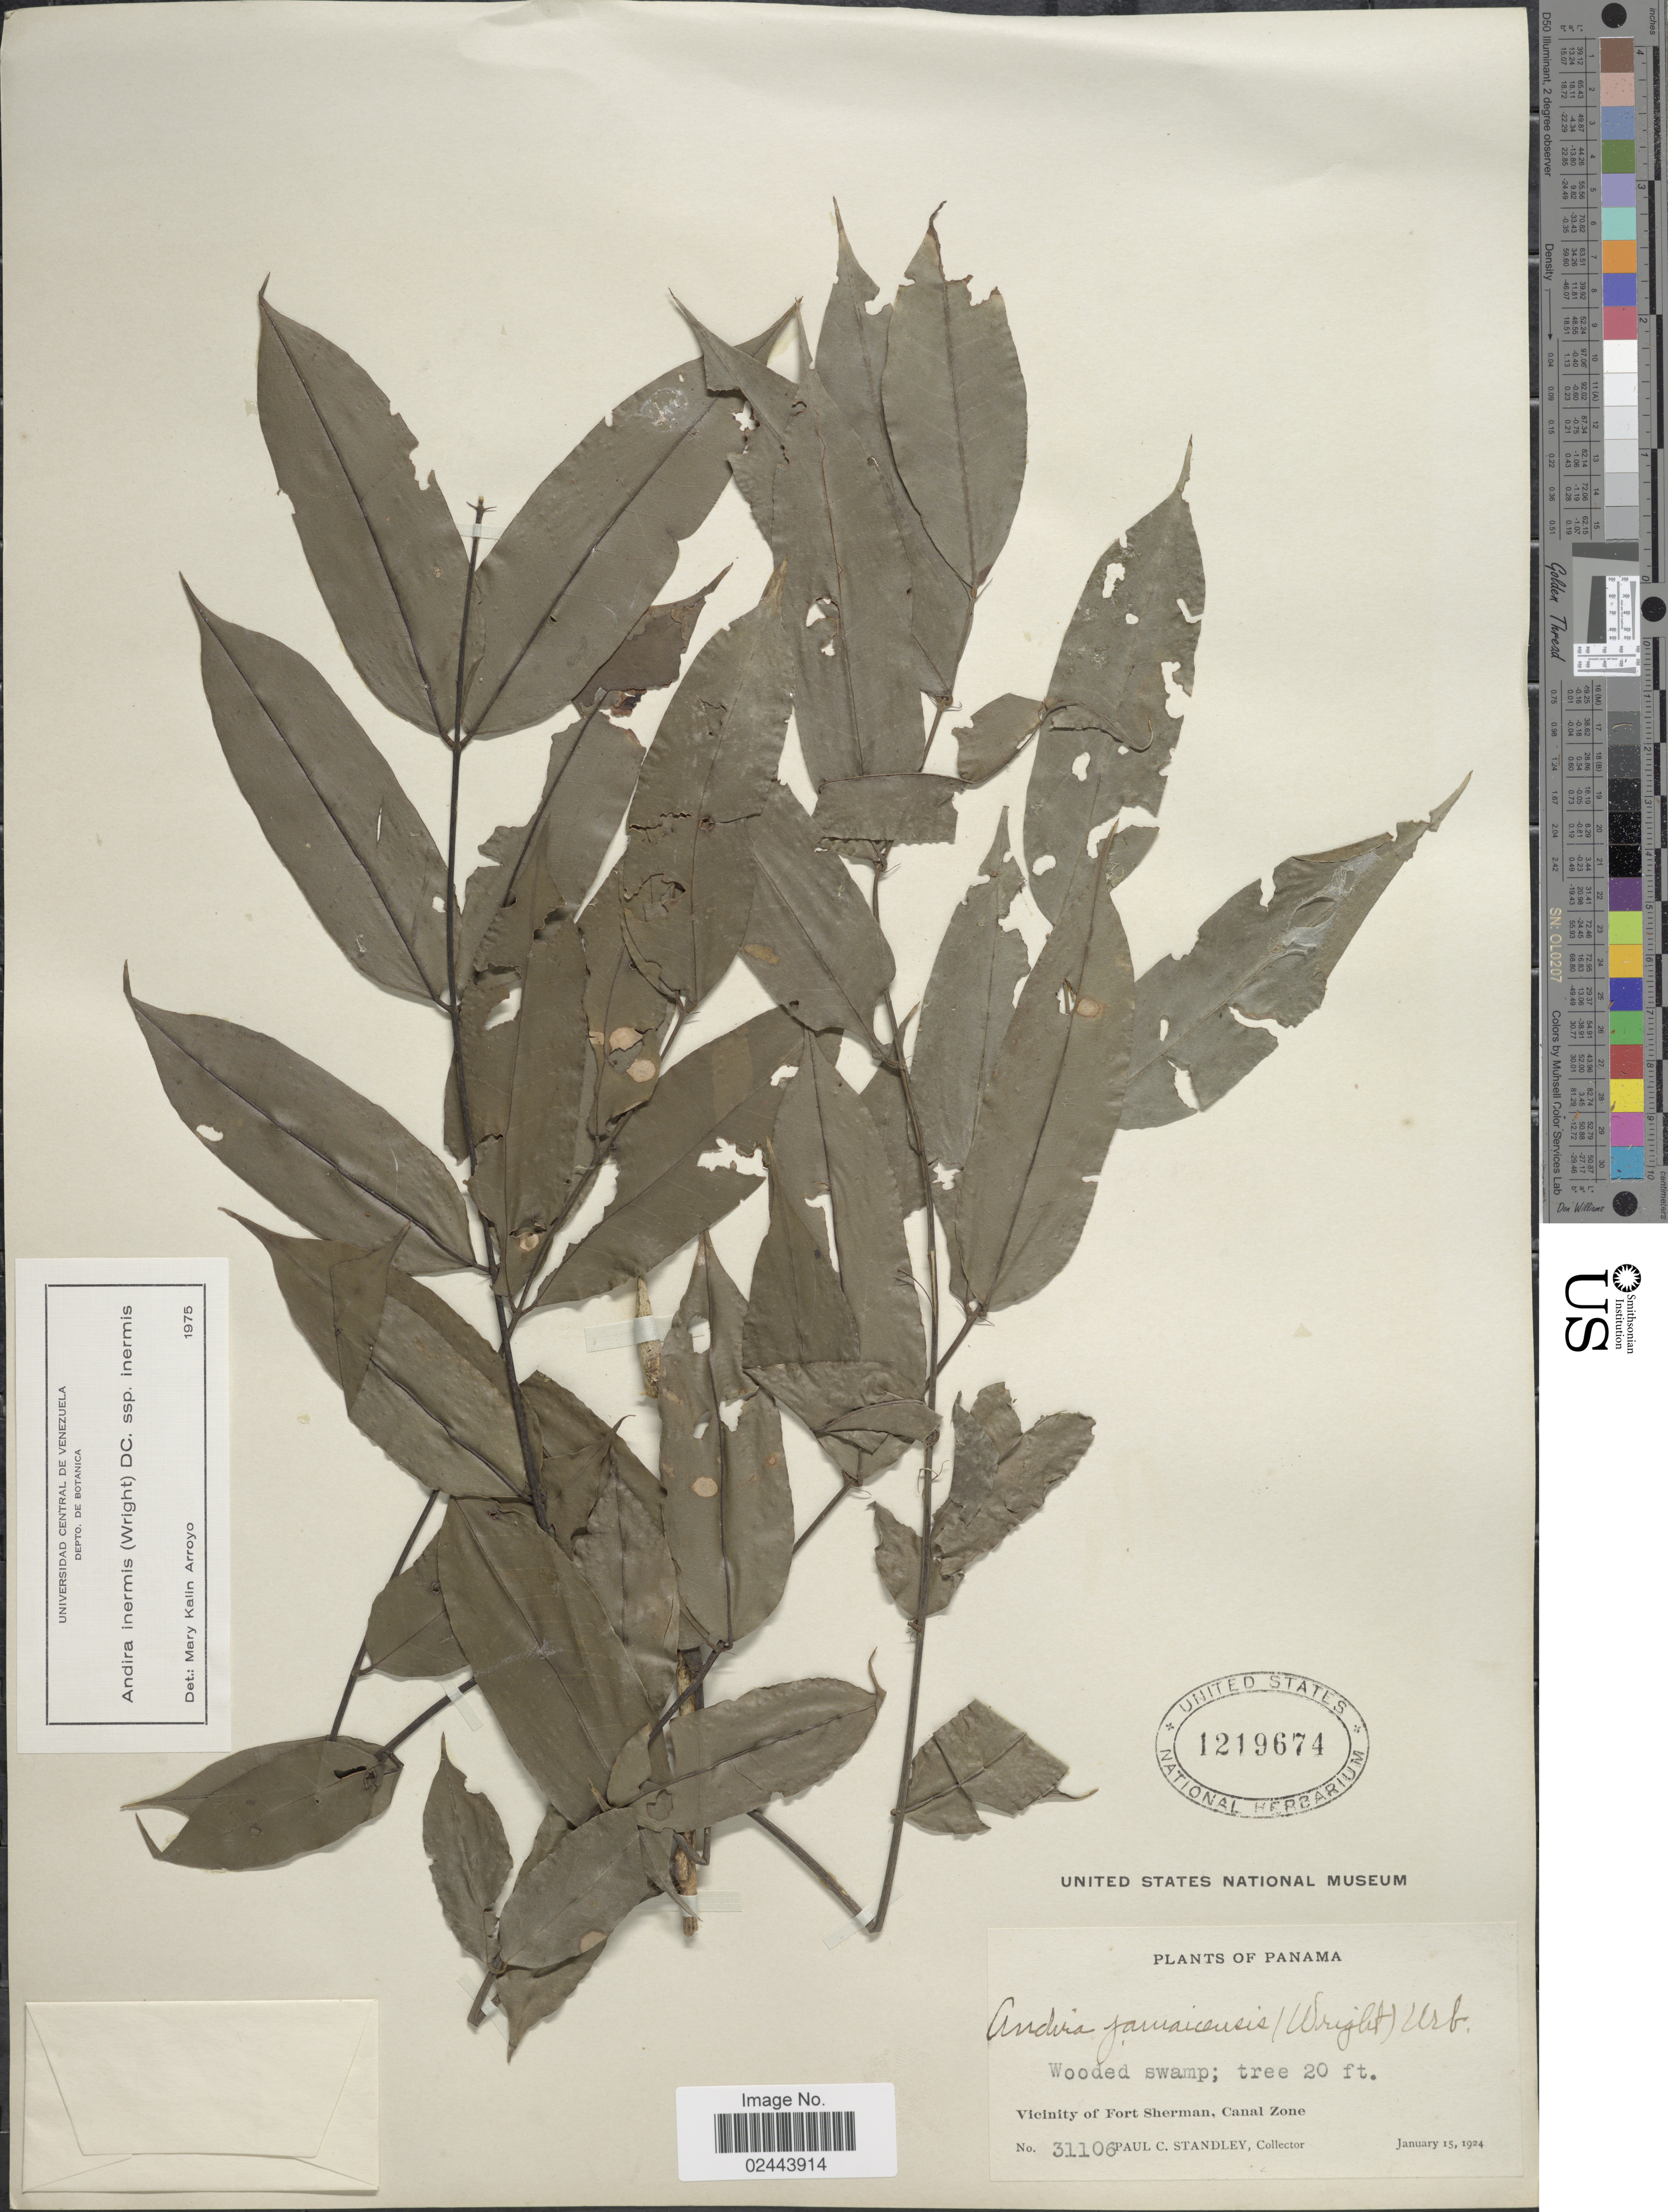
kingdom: Plantae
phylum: Tracheophyta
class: Magnoliopsida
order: Fabales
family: Fabaceae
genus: Andira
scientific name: Andira inermis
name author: (W. Wright) Kunth ex DC.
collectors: P. C. Standley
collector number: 31106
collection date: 1924-01-15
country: Panama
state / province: Colón / Panamá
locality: Wooded swamp, Vicinity of Fort Sherman, Canal Zone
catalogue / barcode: US 1219674